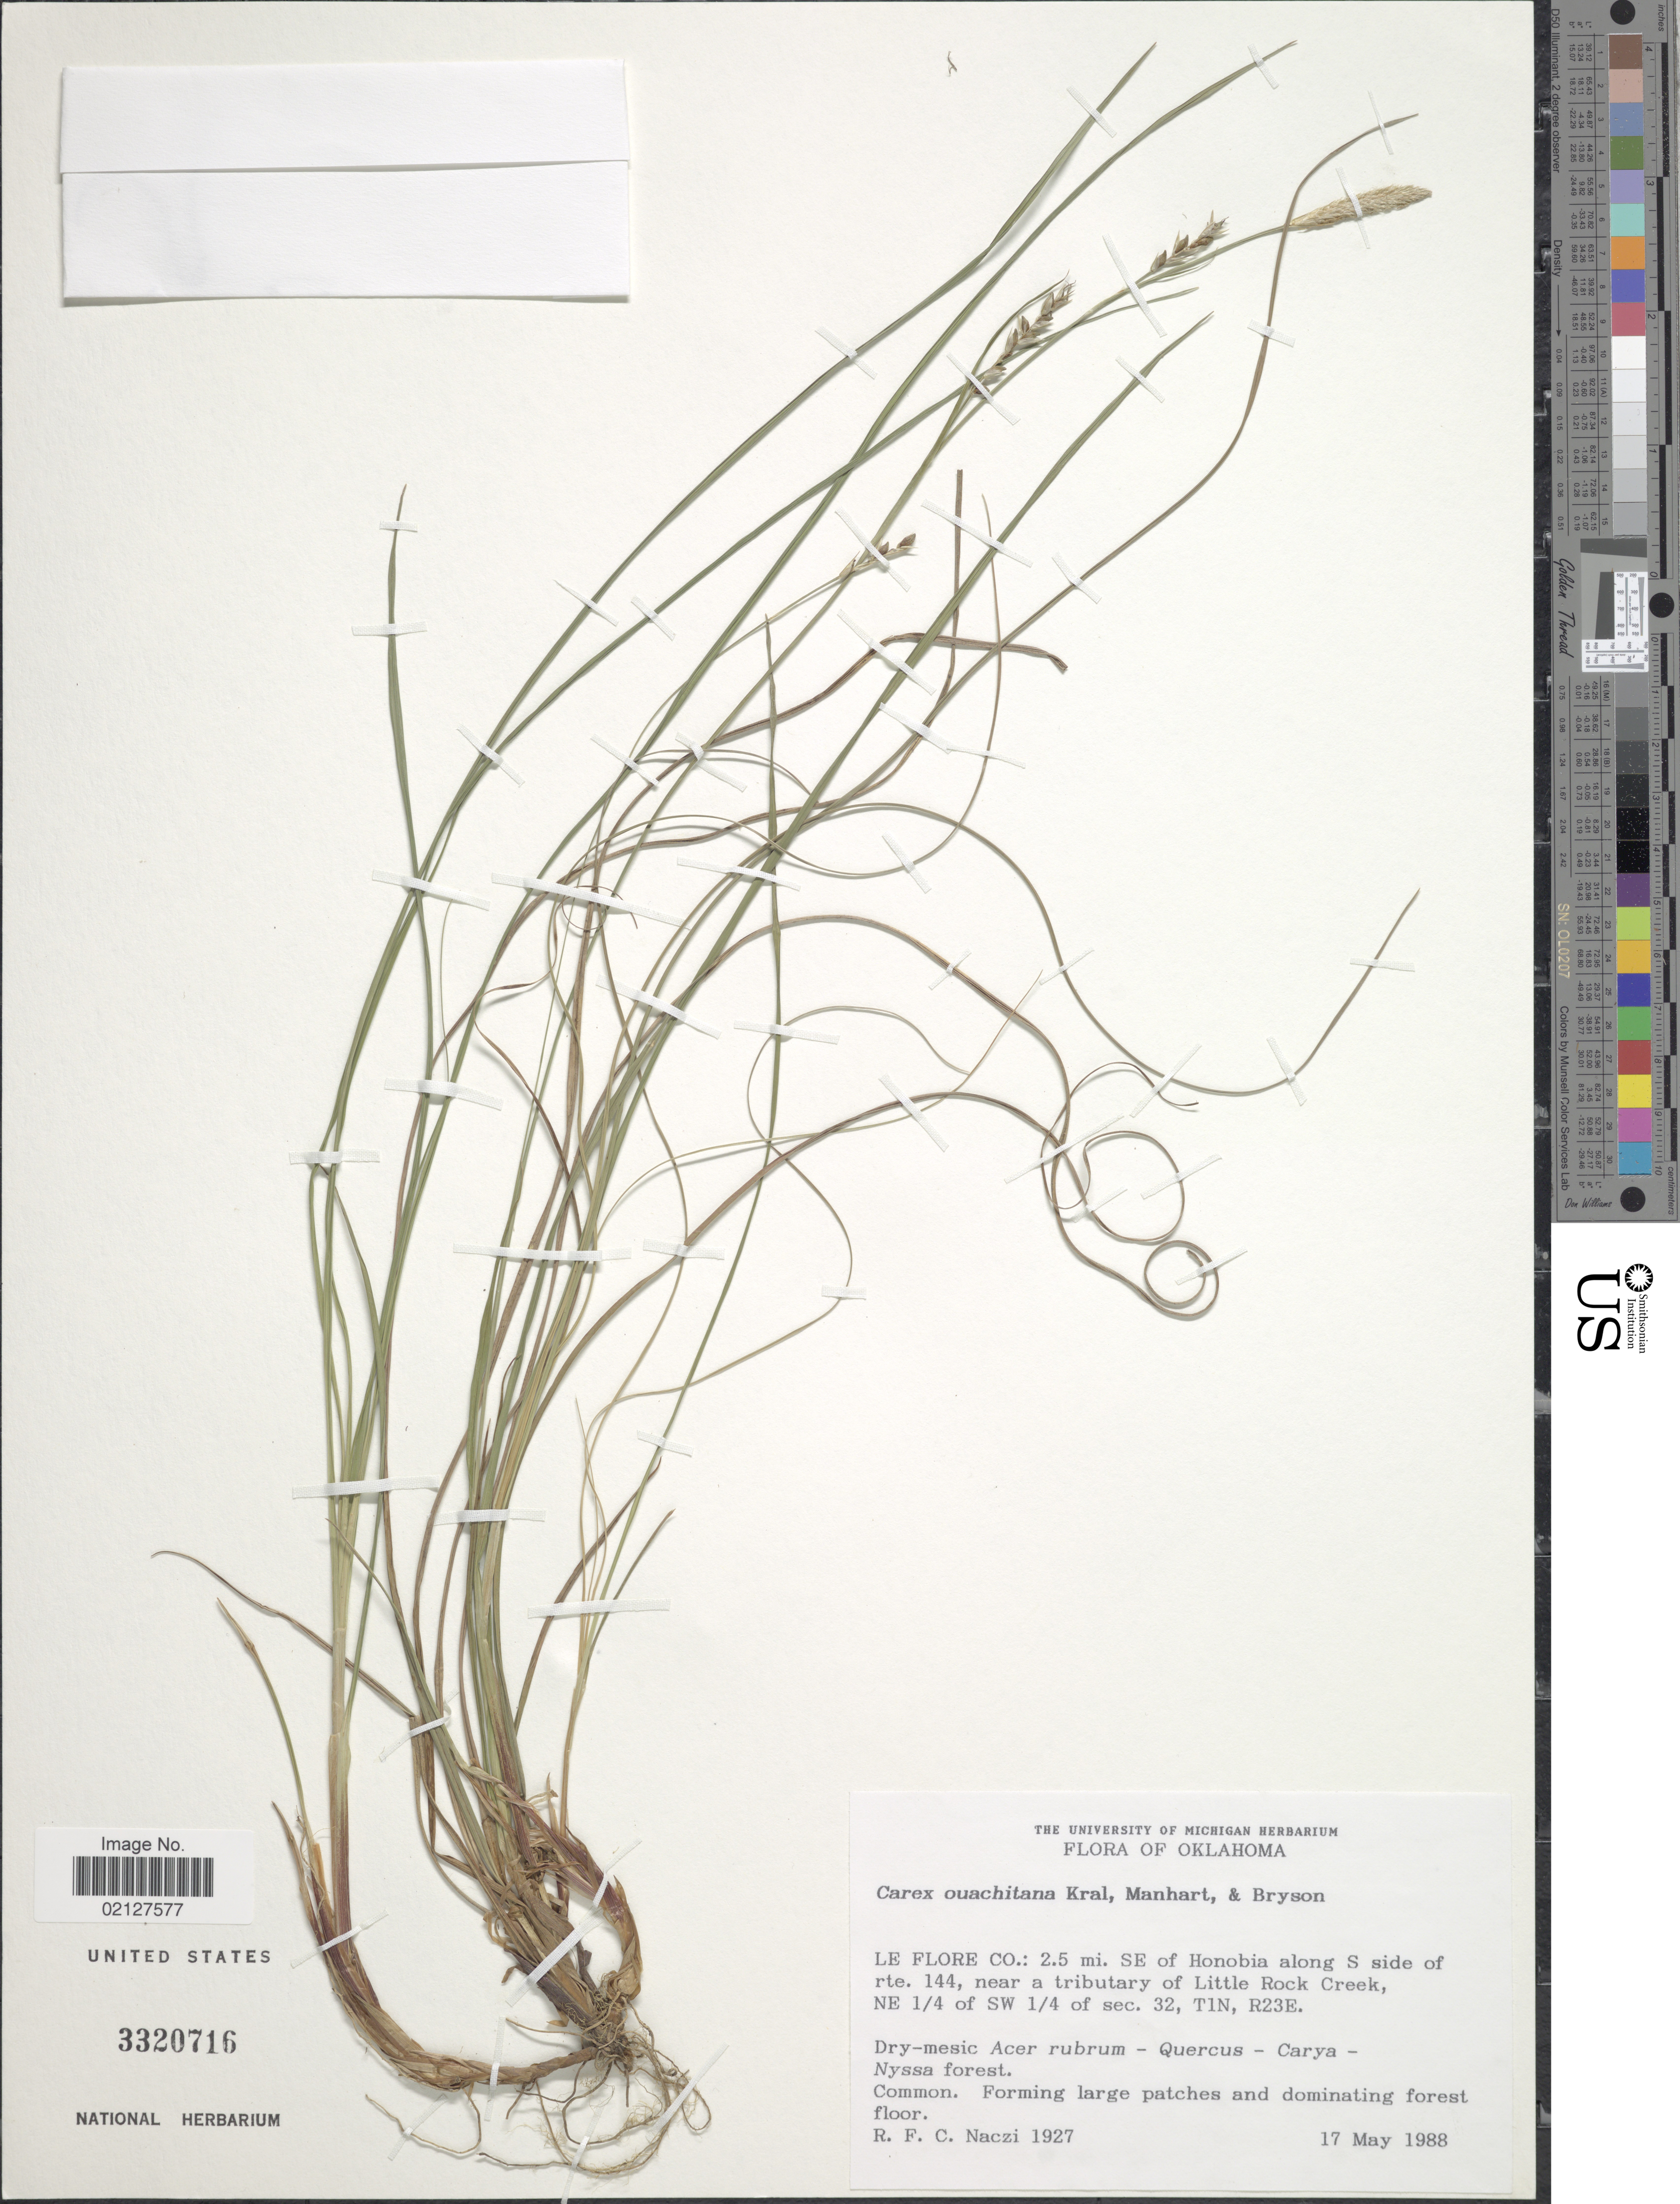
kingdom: Plantae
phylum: Tracheophyta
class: Liliopsida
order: Poales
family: Cyperaceae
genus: Carex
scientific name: Carex ouachitana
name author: Kral et al.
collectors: R. F. C. Naczi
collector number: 1927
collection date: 1988-05-17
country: United States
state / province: Oklahoma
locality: Le Flore Co.: 2.5 mi. SE of Honobia along S side of rte. 144, near a tributary of Little Rock Creek, NE 1/4 of SW 1/4 of sec. 32, T1N, R23E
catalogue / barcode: US 3320716